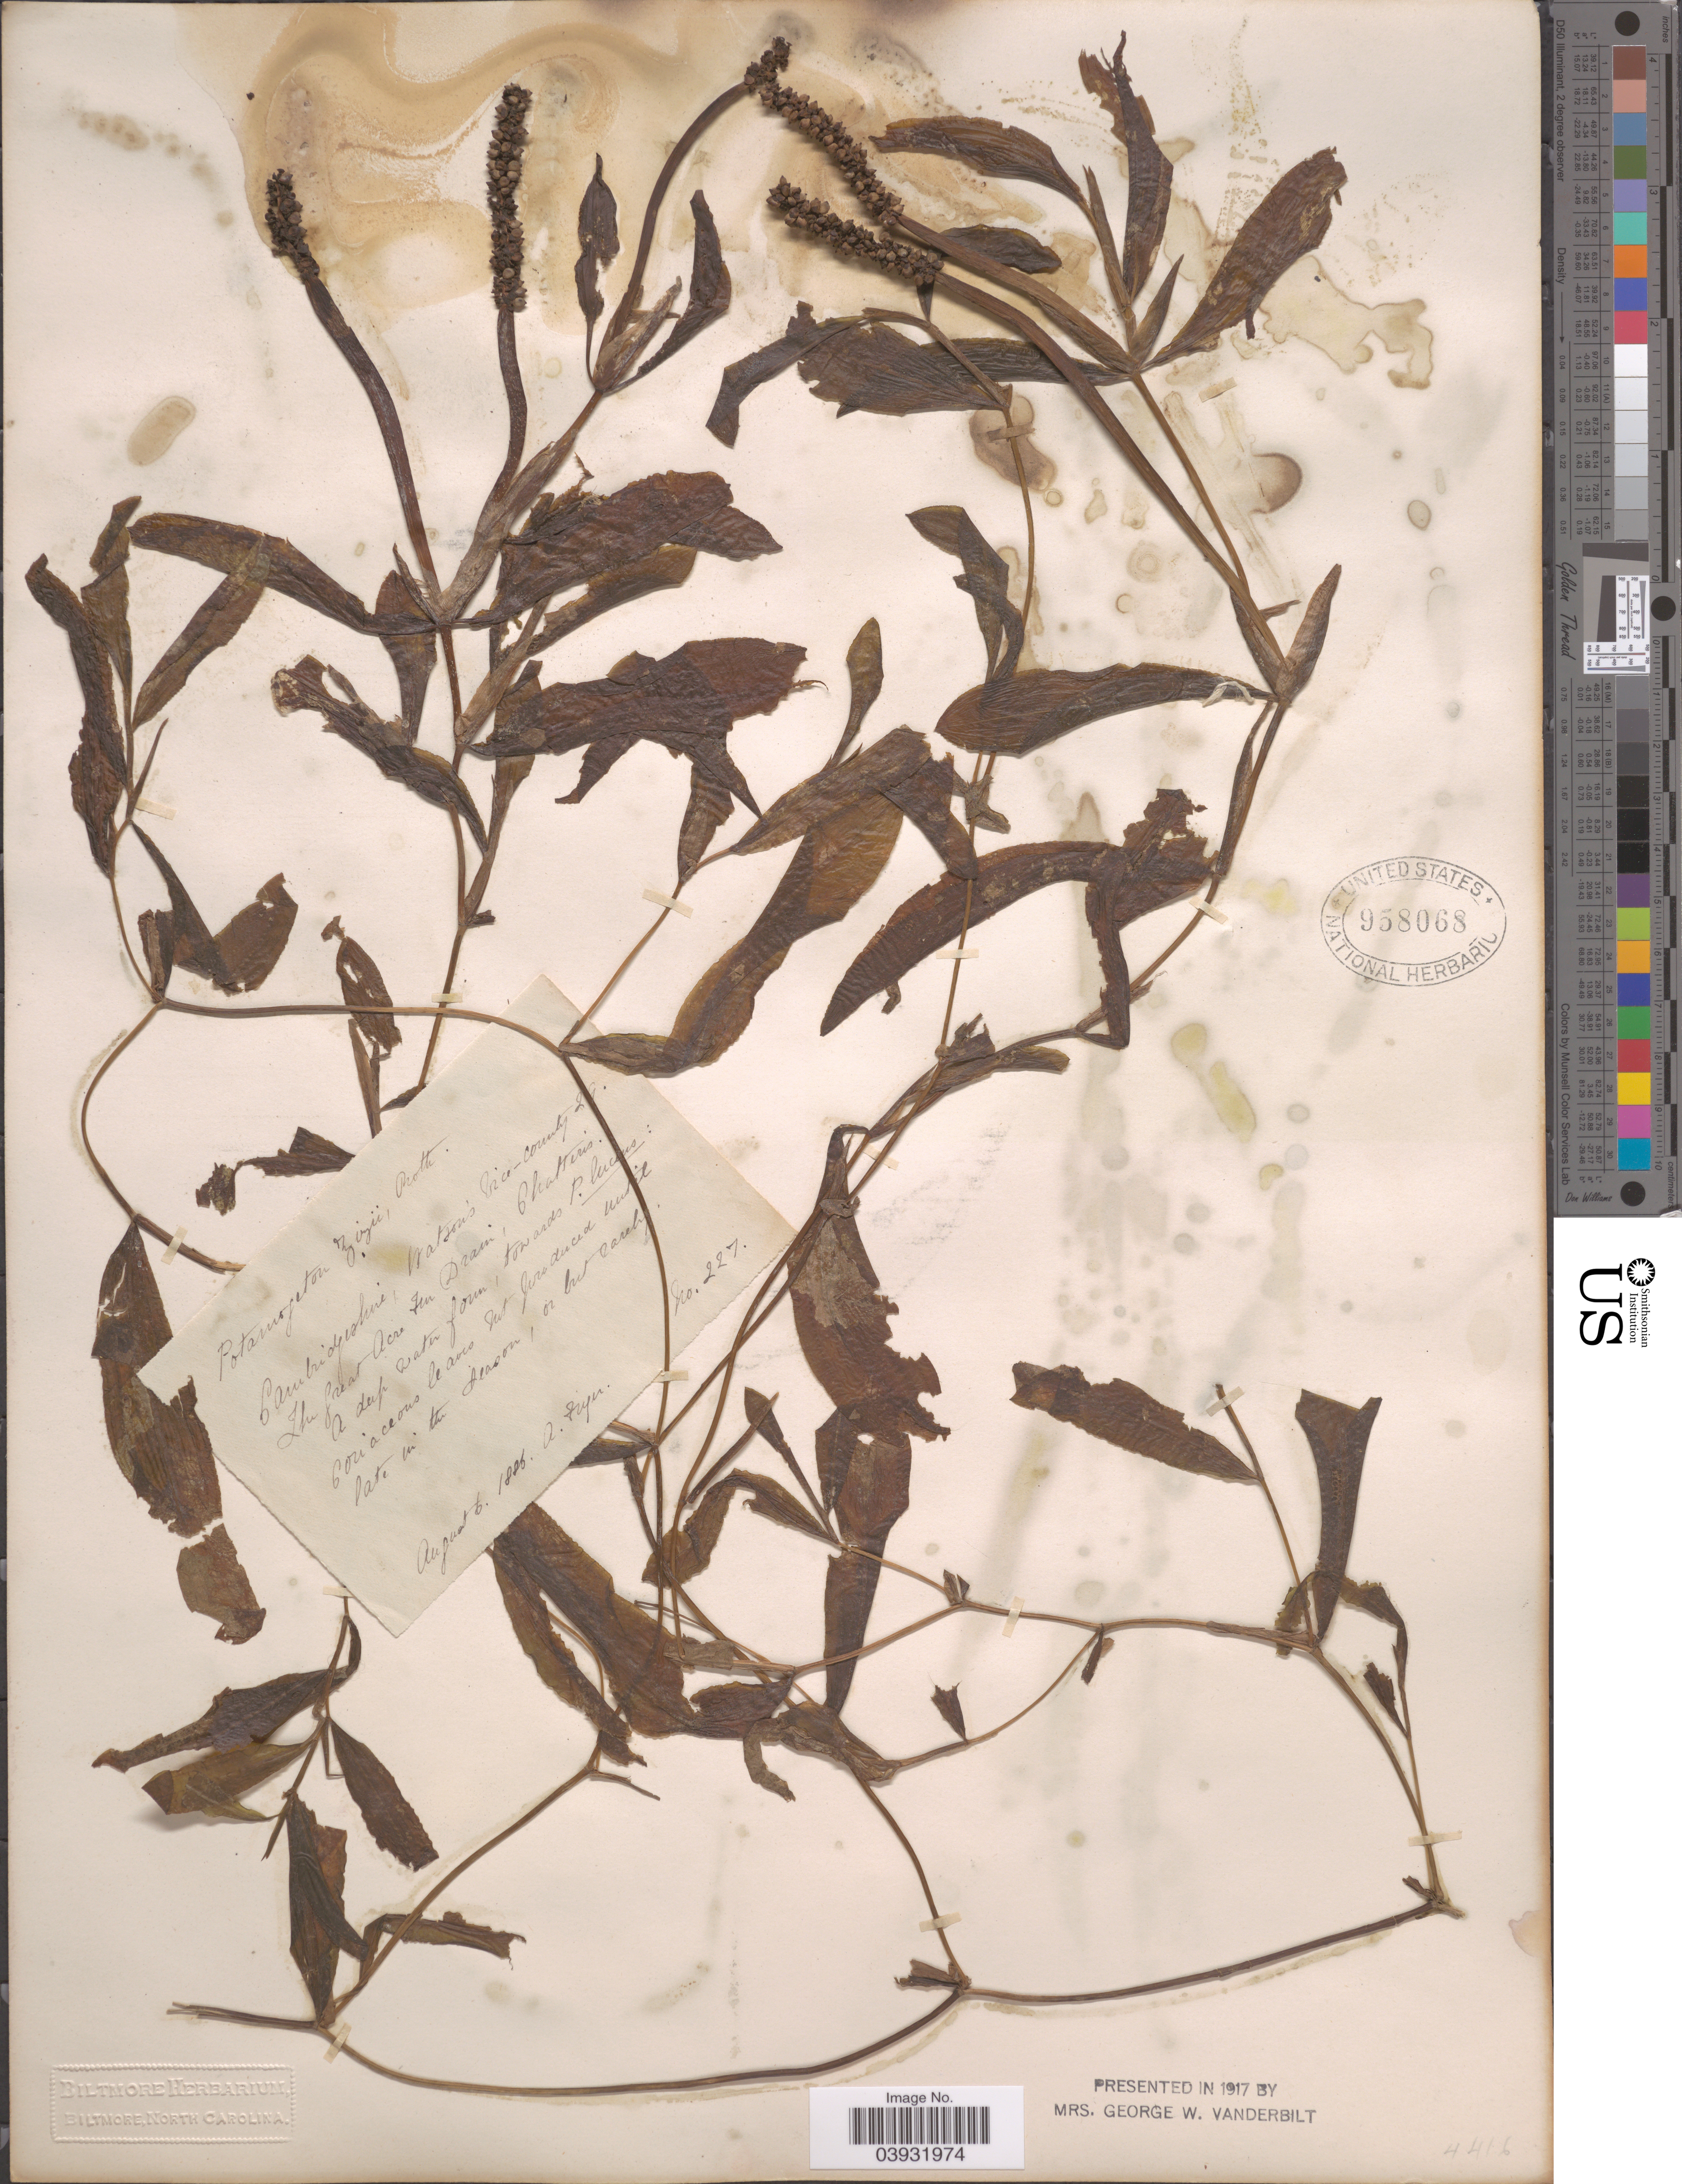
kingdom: Plantae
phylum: Tracheophyta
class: Liliopsida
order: Alismatales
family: Potamogetonaceae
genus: Potamogeton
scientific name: Potamogeton alpinus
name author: Balb.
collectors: A. Fryer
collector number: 227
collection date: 1886-08-06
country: United Kingdom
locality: The Great Acre fin Drain, Chatteris.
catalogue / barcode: US 958068